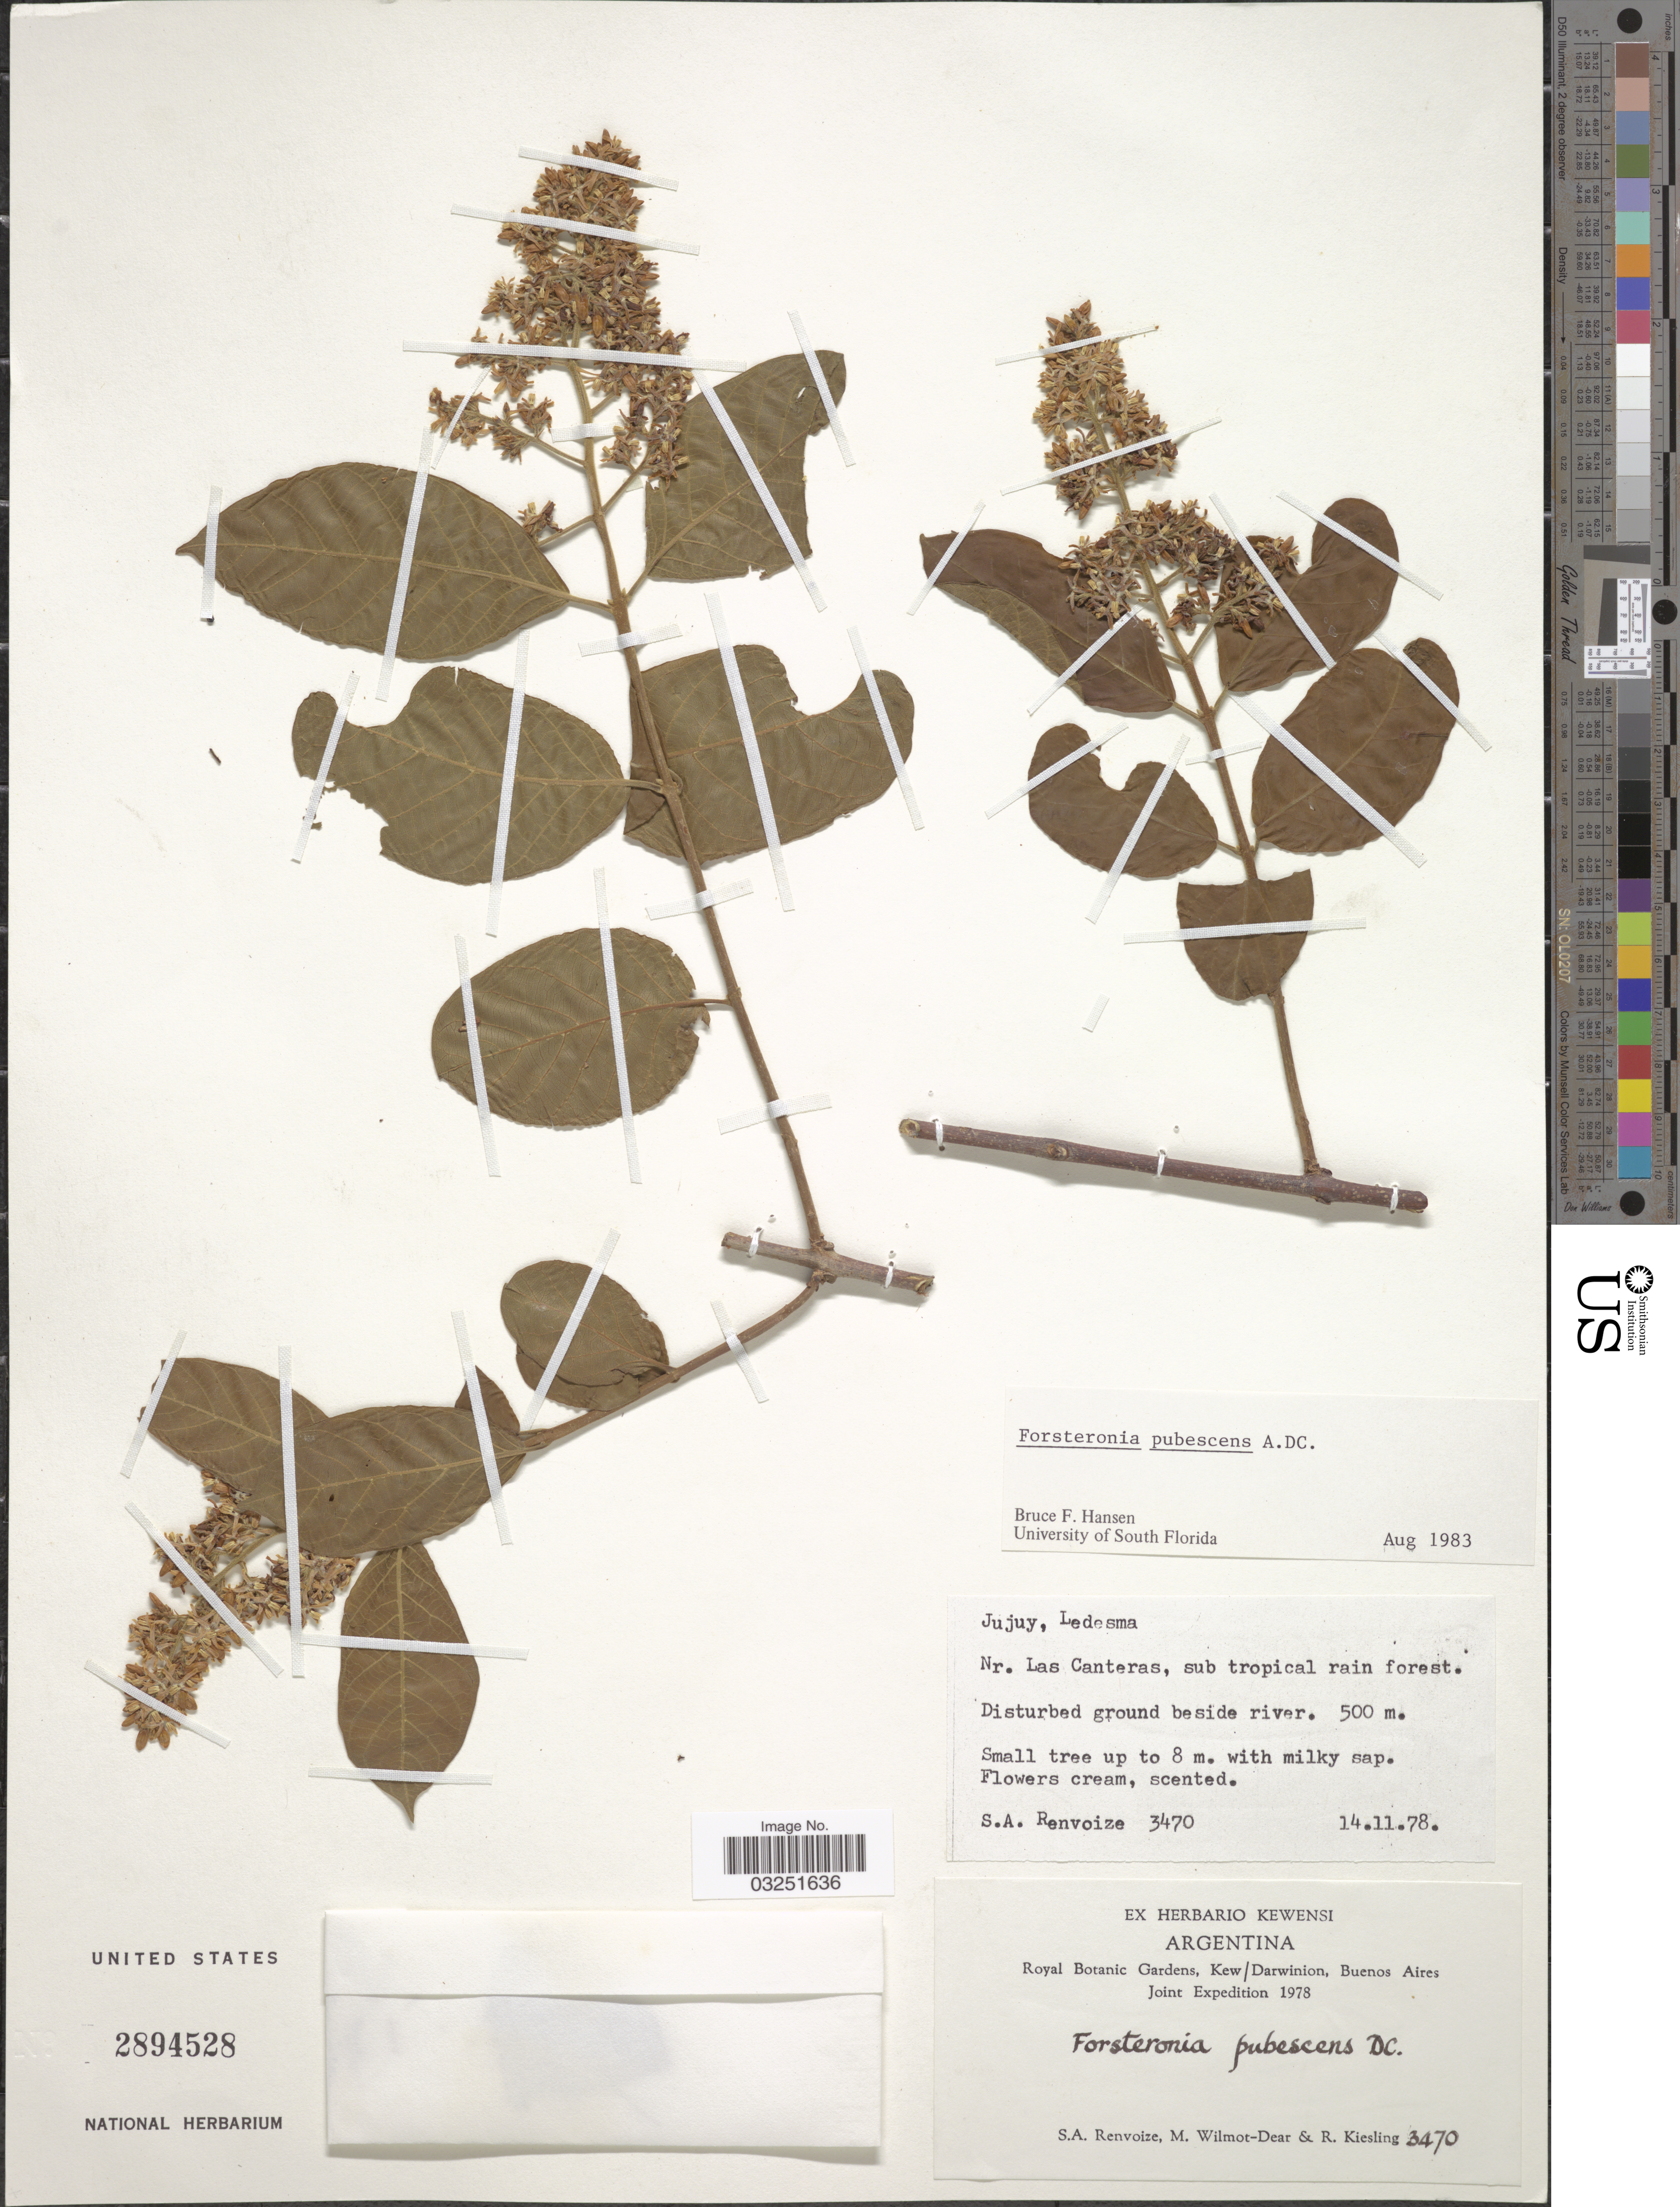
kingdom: Plantae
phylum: Tracheophyta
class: Magnoliopsida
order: Gentianales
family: Apocynaceae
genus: Forsteronia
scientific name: Forsteronia pubescens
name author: A. DC.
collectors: S. A. Renvoize, M. Wilmot-Dear & R. Kiesling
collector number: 3470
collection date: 1978-11-14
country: Argentina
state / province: Jujuy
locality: Jujuy, Ledesma, Nr. Las Canteras, sub tropical rain forest.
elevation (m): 500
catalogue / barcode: US 2894528